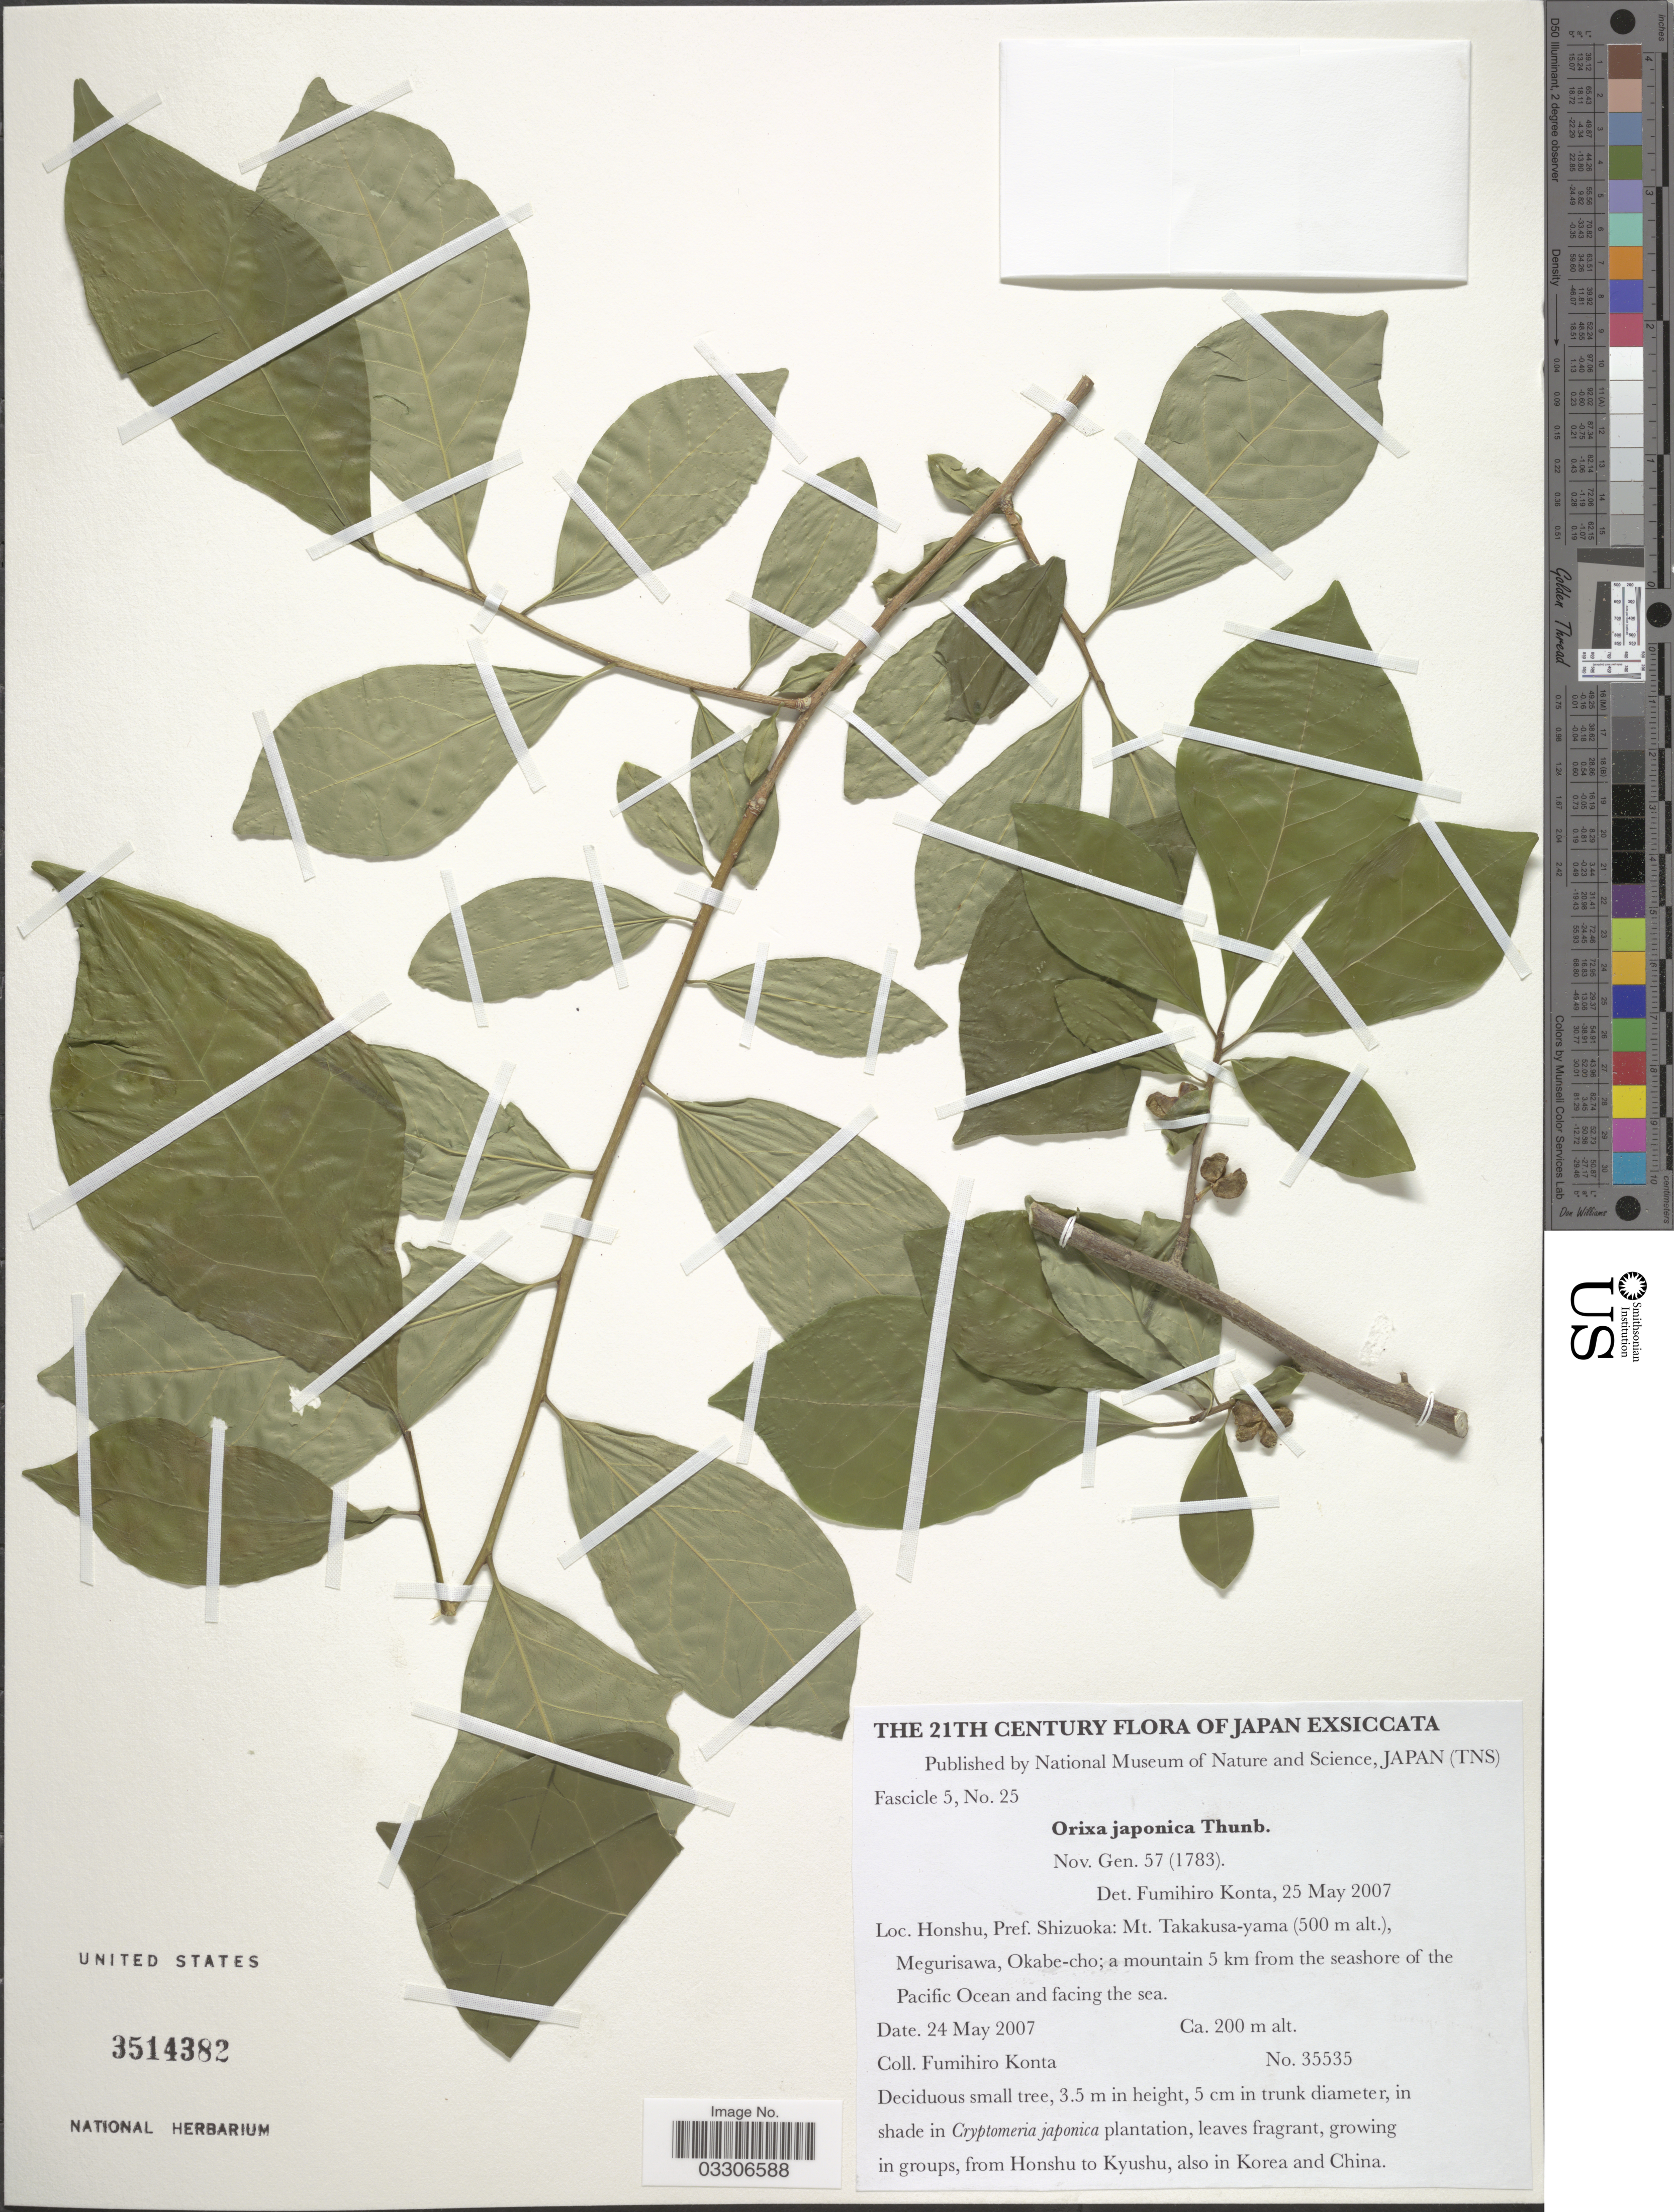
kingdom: Plantae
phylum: Tracheophyta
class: Magnoliopsida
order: Sapindales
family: Rutaceae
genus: Orixa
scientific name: Orixa japonica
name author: Thunb.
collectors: F. Konta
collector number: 35535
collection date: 2007-05-24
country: Japan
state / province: Sizuoka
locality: Honshu, Pref. Shizuoka: Mt. Takakusa-yama, Megurisawa, Okabe-cho; a mountain 5 km from the seashore of the Pacific Ocean and facing the sea.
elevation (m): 200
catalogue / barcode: US 3514382